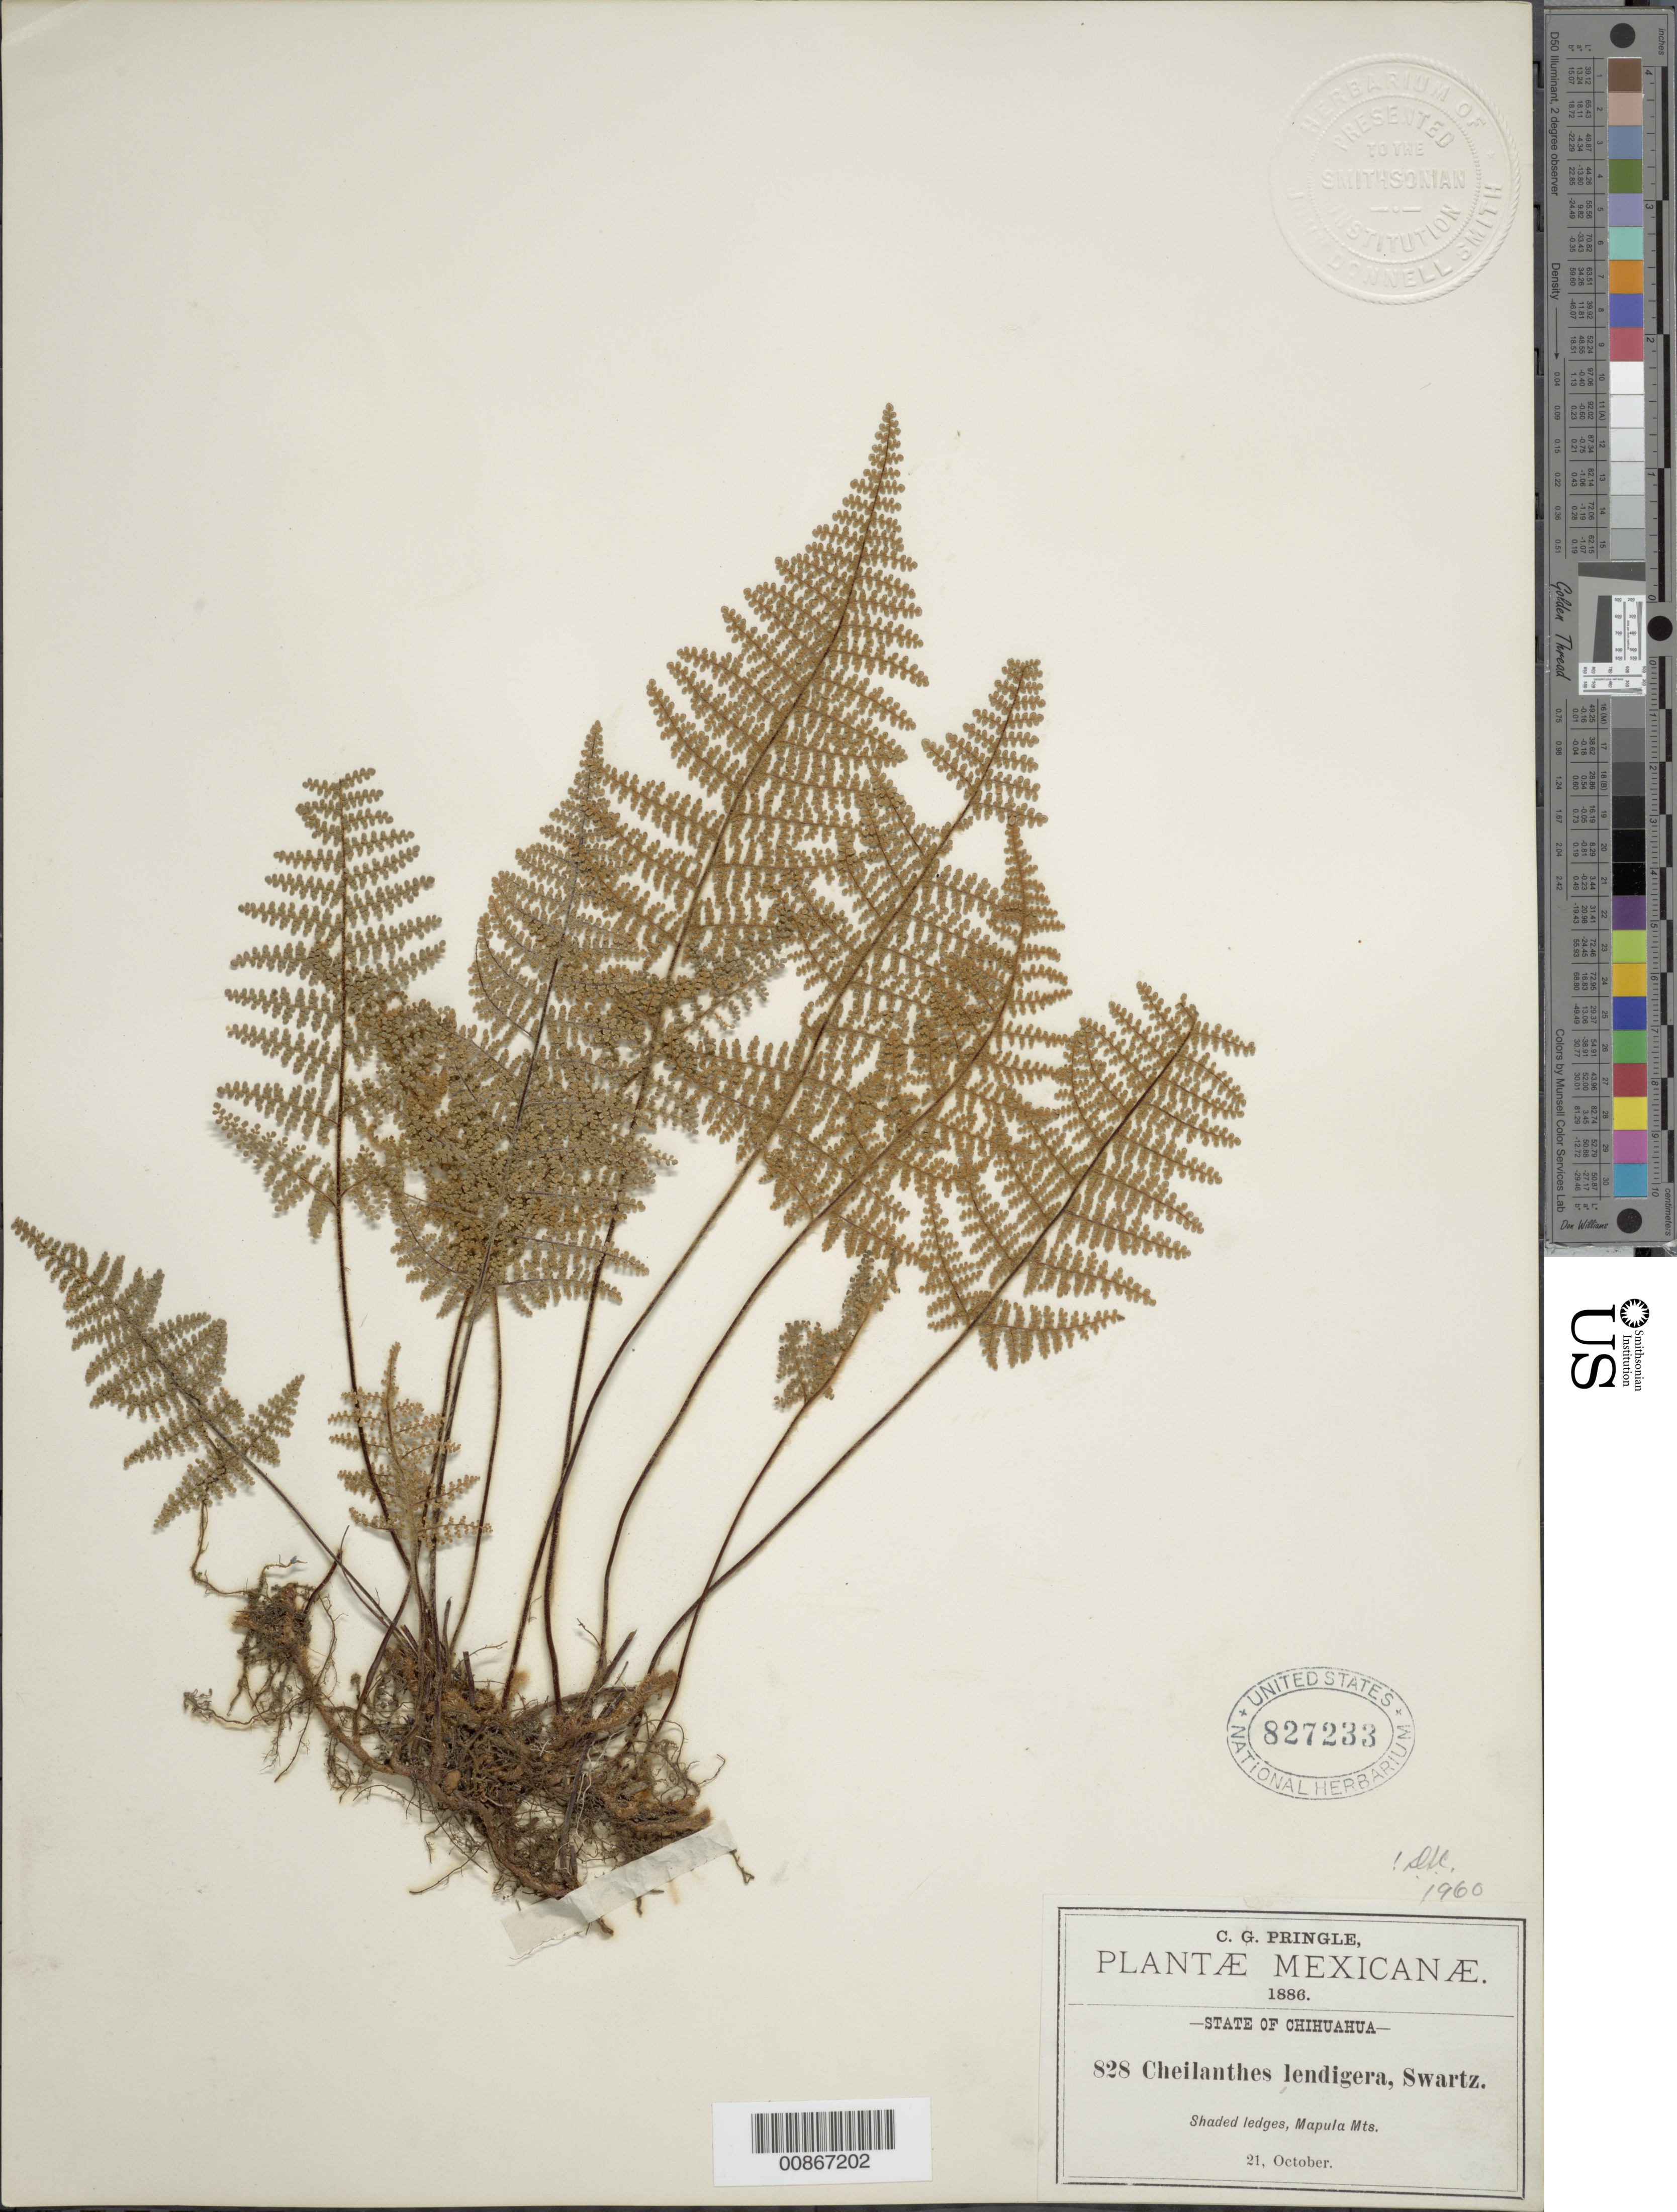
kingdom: Plantae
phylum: Tracheophyta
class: Polypodiopsida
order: Polypodiales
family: Pteridaceae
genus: Myriopteris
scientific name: Myriopteris lendigera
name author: (Cav.) J. Sm.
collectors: C. G. Pringle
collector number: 828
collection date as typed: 21 Oct 1886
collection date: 1886-10-21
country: Mexico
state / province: Chihuahua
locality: Mapula Mts., Chihuahua.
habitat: Shaded ledges.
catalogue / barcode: US 827233